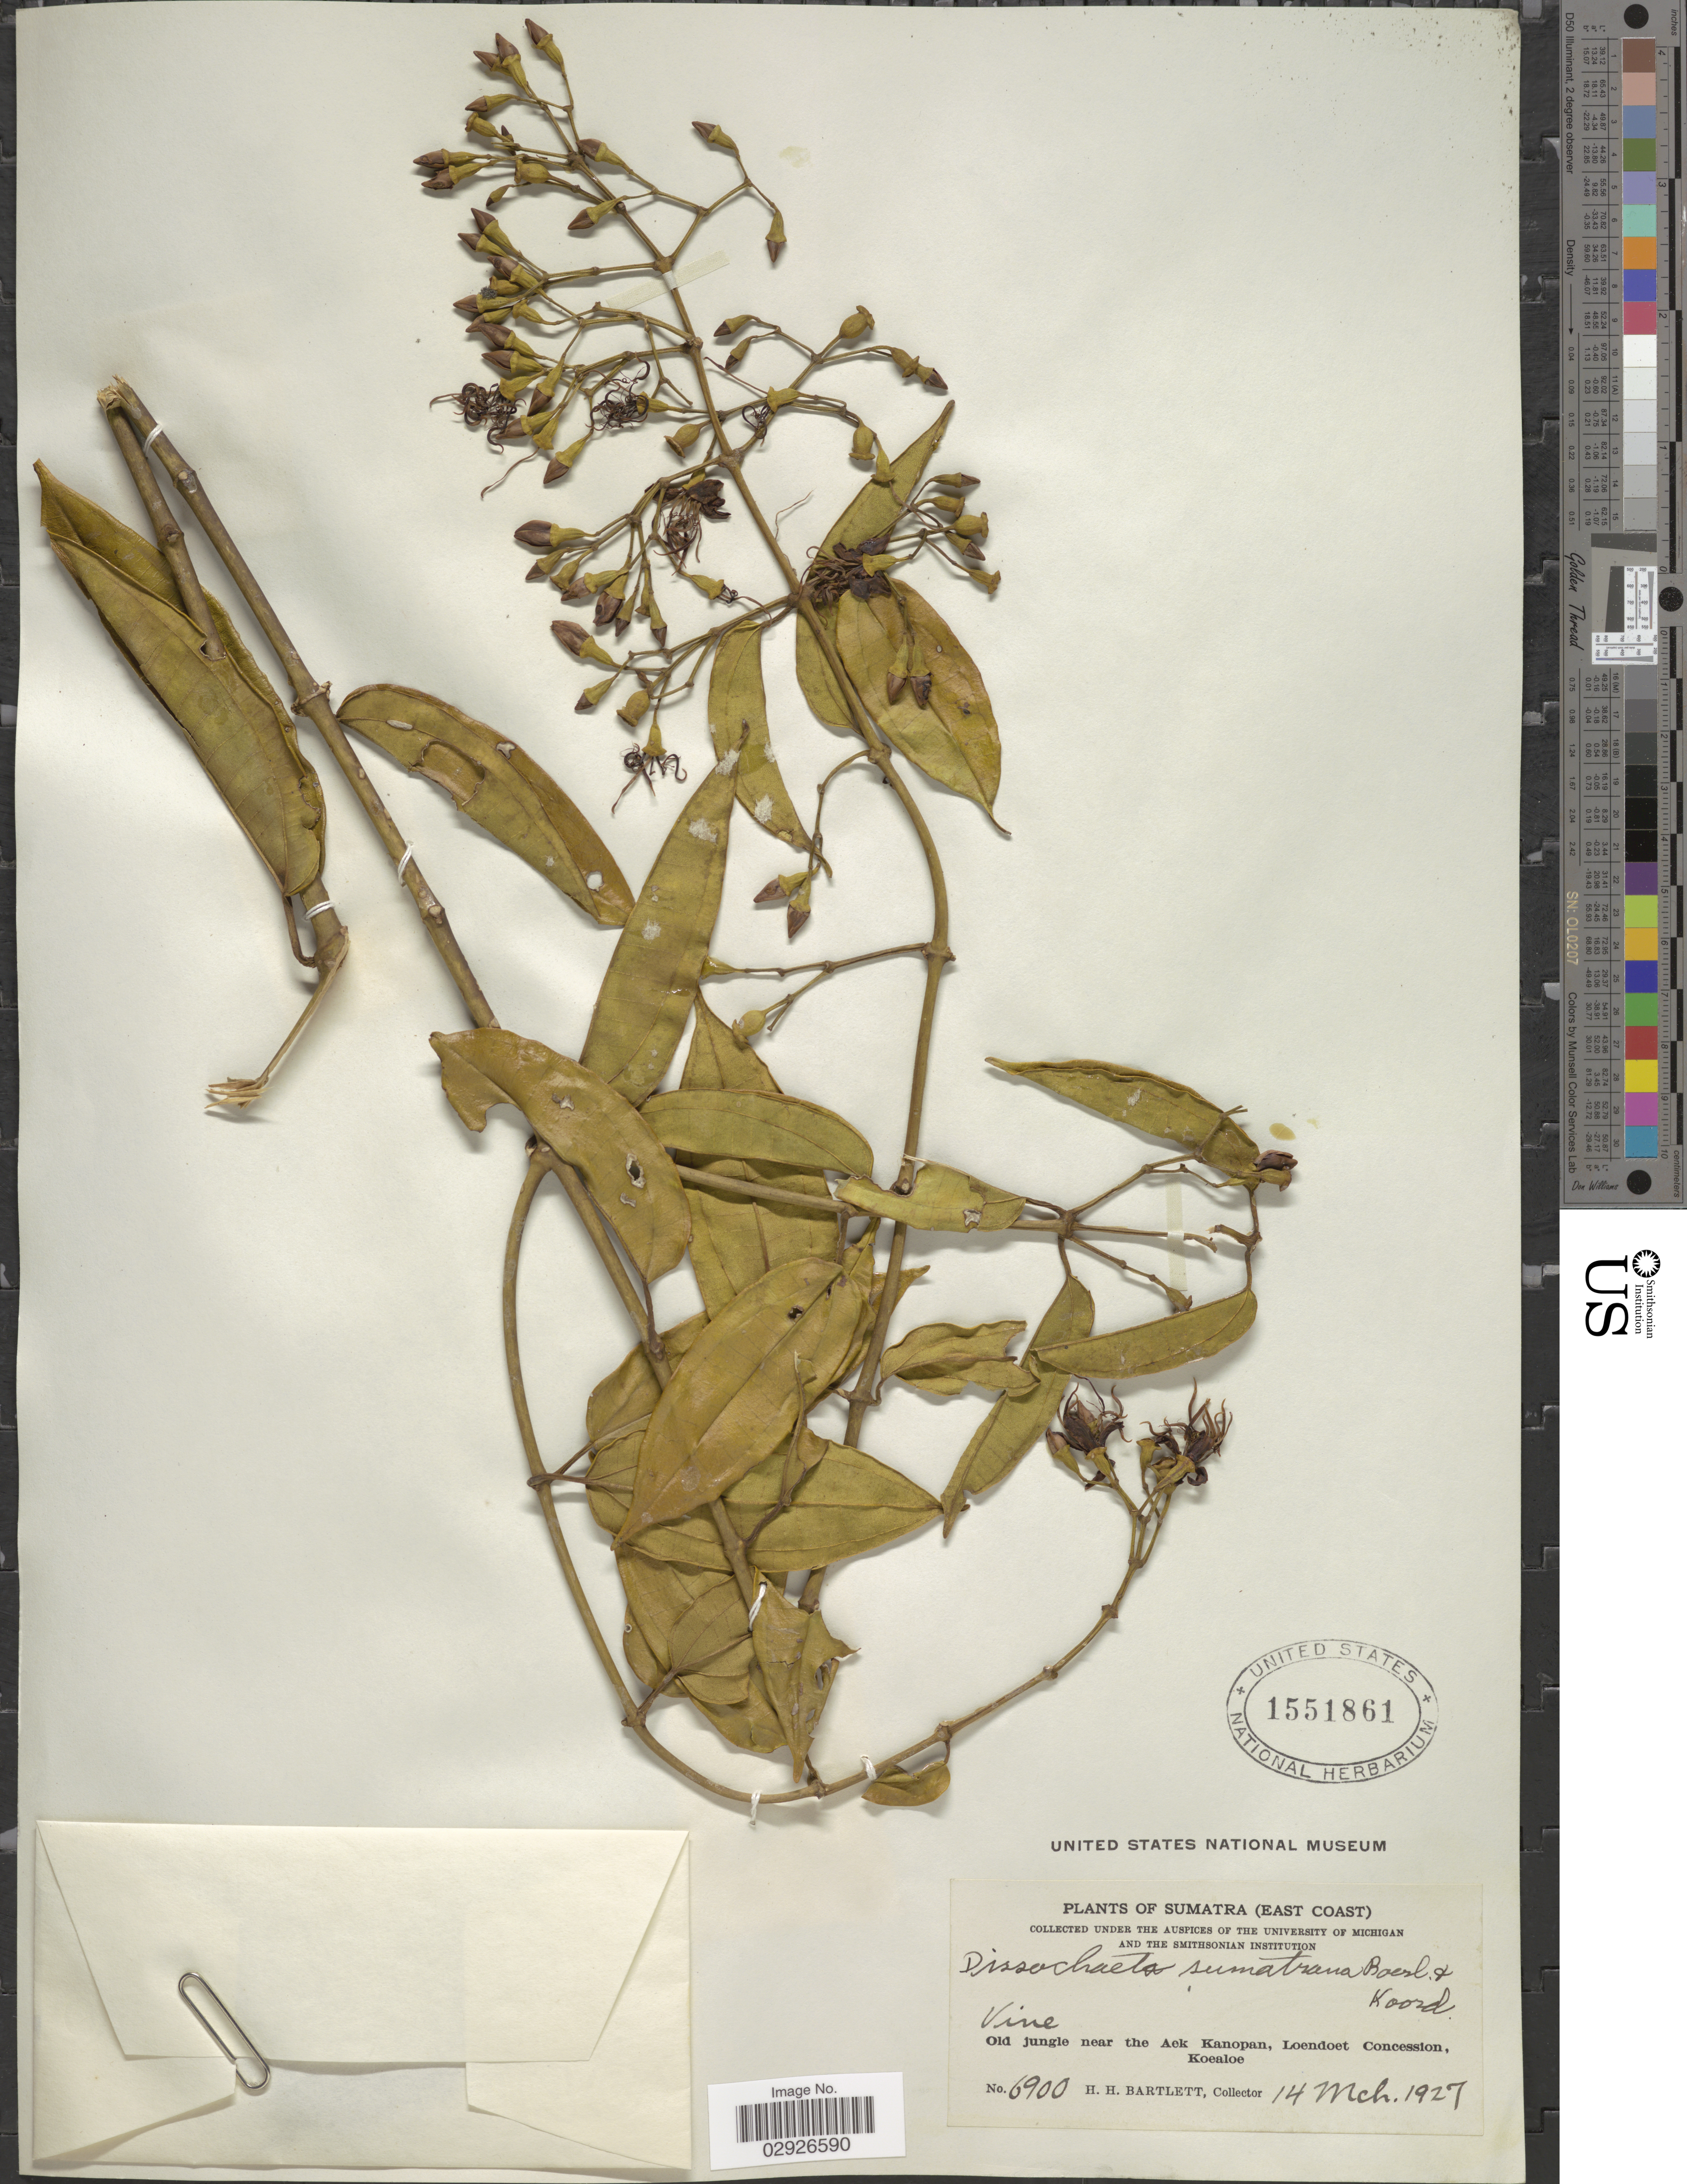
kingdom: Plantae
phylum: Tracheophyta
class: Magnoliopsida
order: Myrtales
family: Melastomataceae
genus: Dissochaeta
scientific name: Dissochaeta sumatrana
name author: Boerl. & Koord.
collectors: H. H. Bartlett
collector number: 6900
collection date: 1927-03-14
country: Indonesia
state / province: Sumatra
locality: (East Coast). Old jungle near the Aek Kanopan, Loendoet Concession, Koealoe.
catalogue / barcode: US 1551861